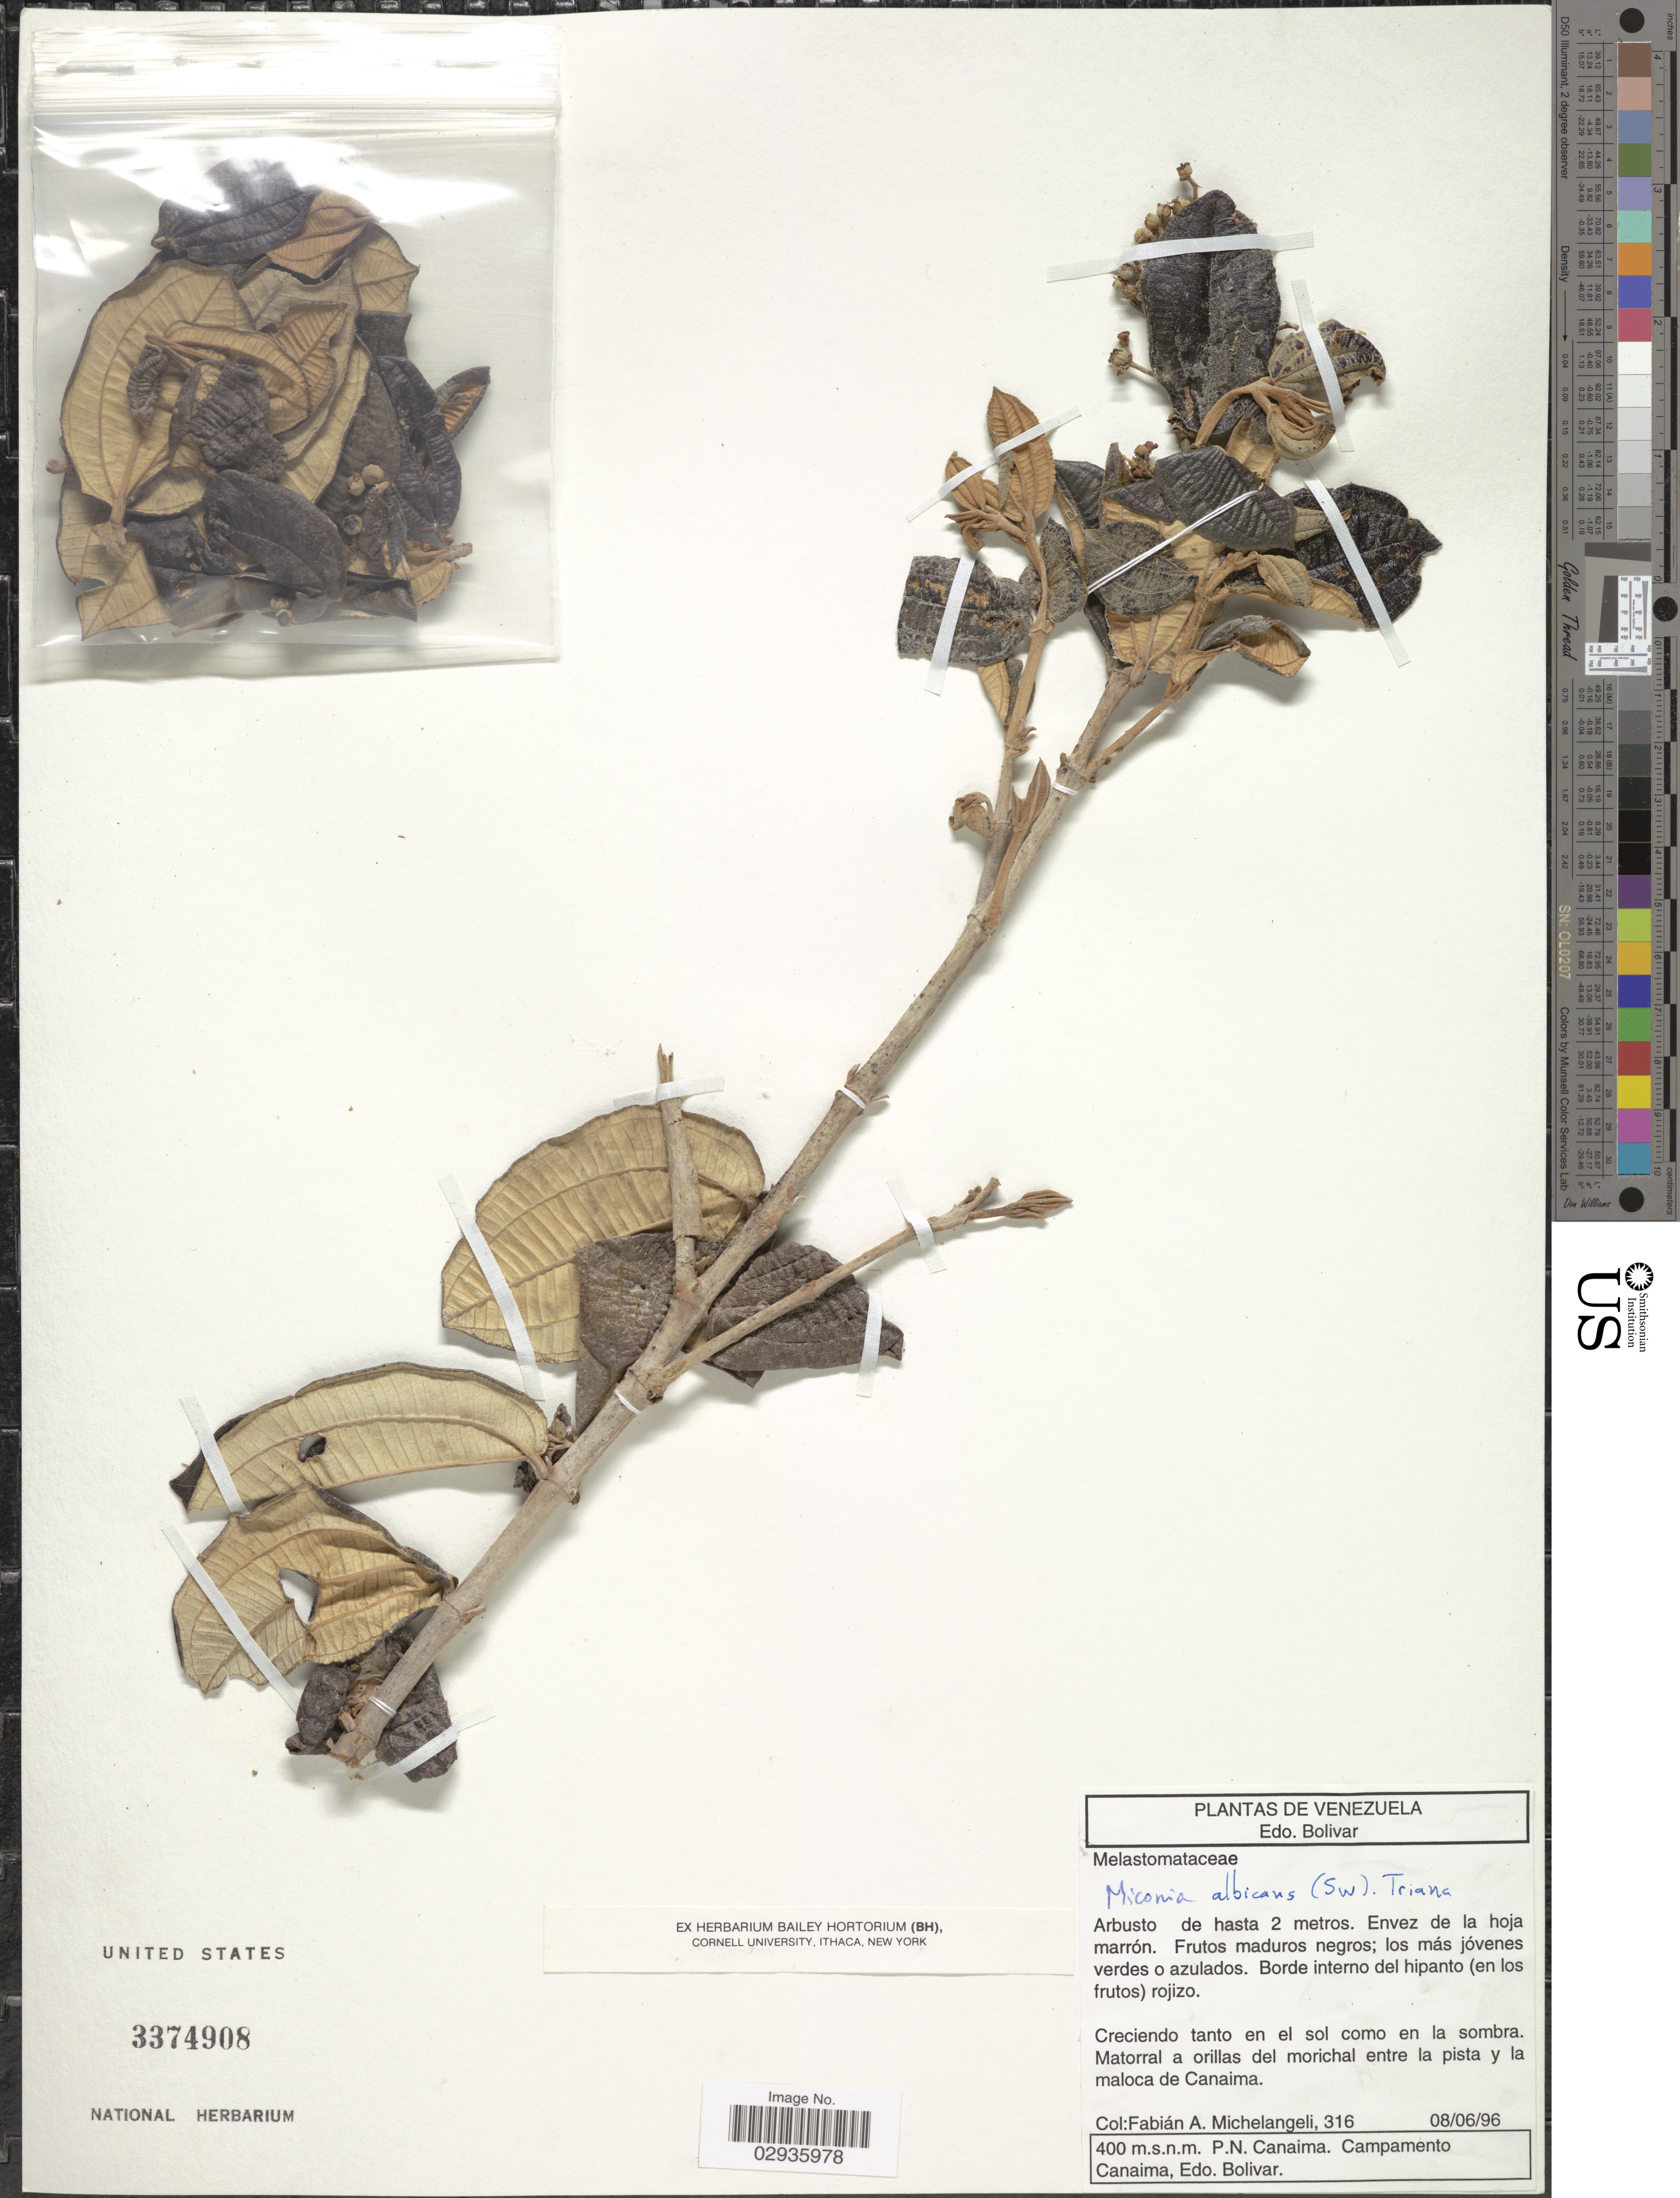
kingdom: Plantae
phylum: Tracheophyta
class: Magnoliopsida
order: Myrtales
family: Melastomataceae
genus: Miconia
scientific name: Miconia albicans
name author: (Sw.) Steud.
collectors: F. A. Michelangeli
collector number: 316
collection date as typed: Transcribed d/m/y: 8/6/96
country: Venezuela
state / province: Bolivar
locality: P.N. Canaima. Campamento Canaima.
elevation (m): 400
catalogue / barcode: US 3374908